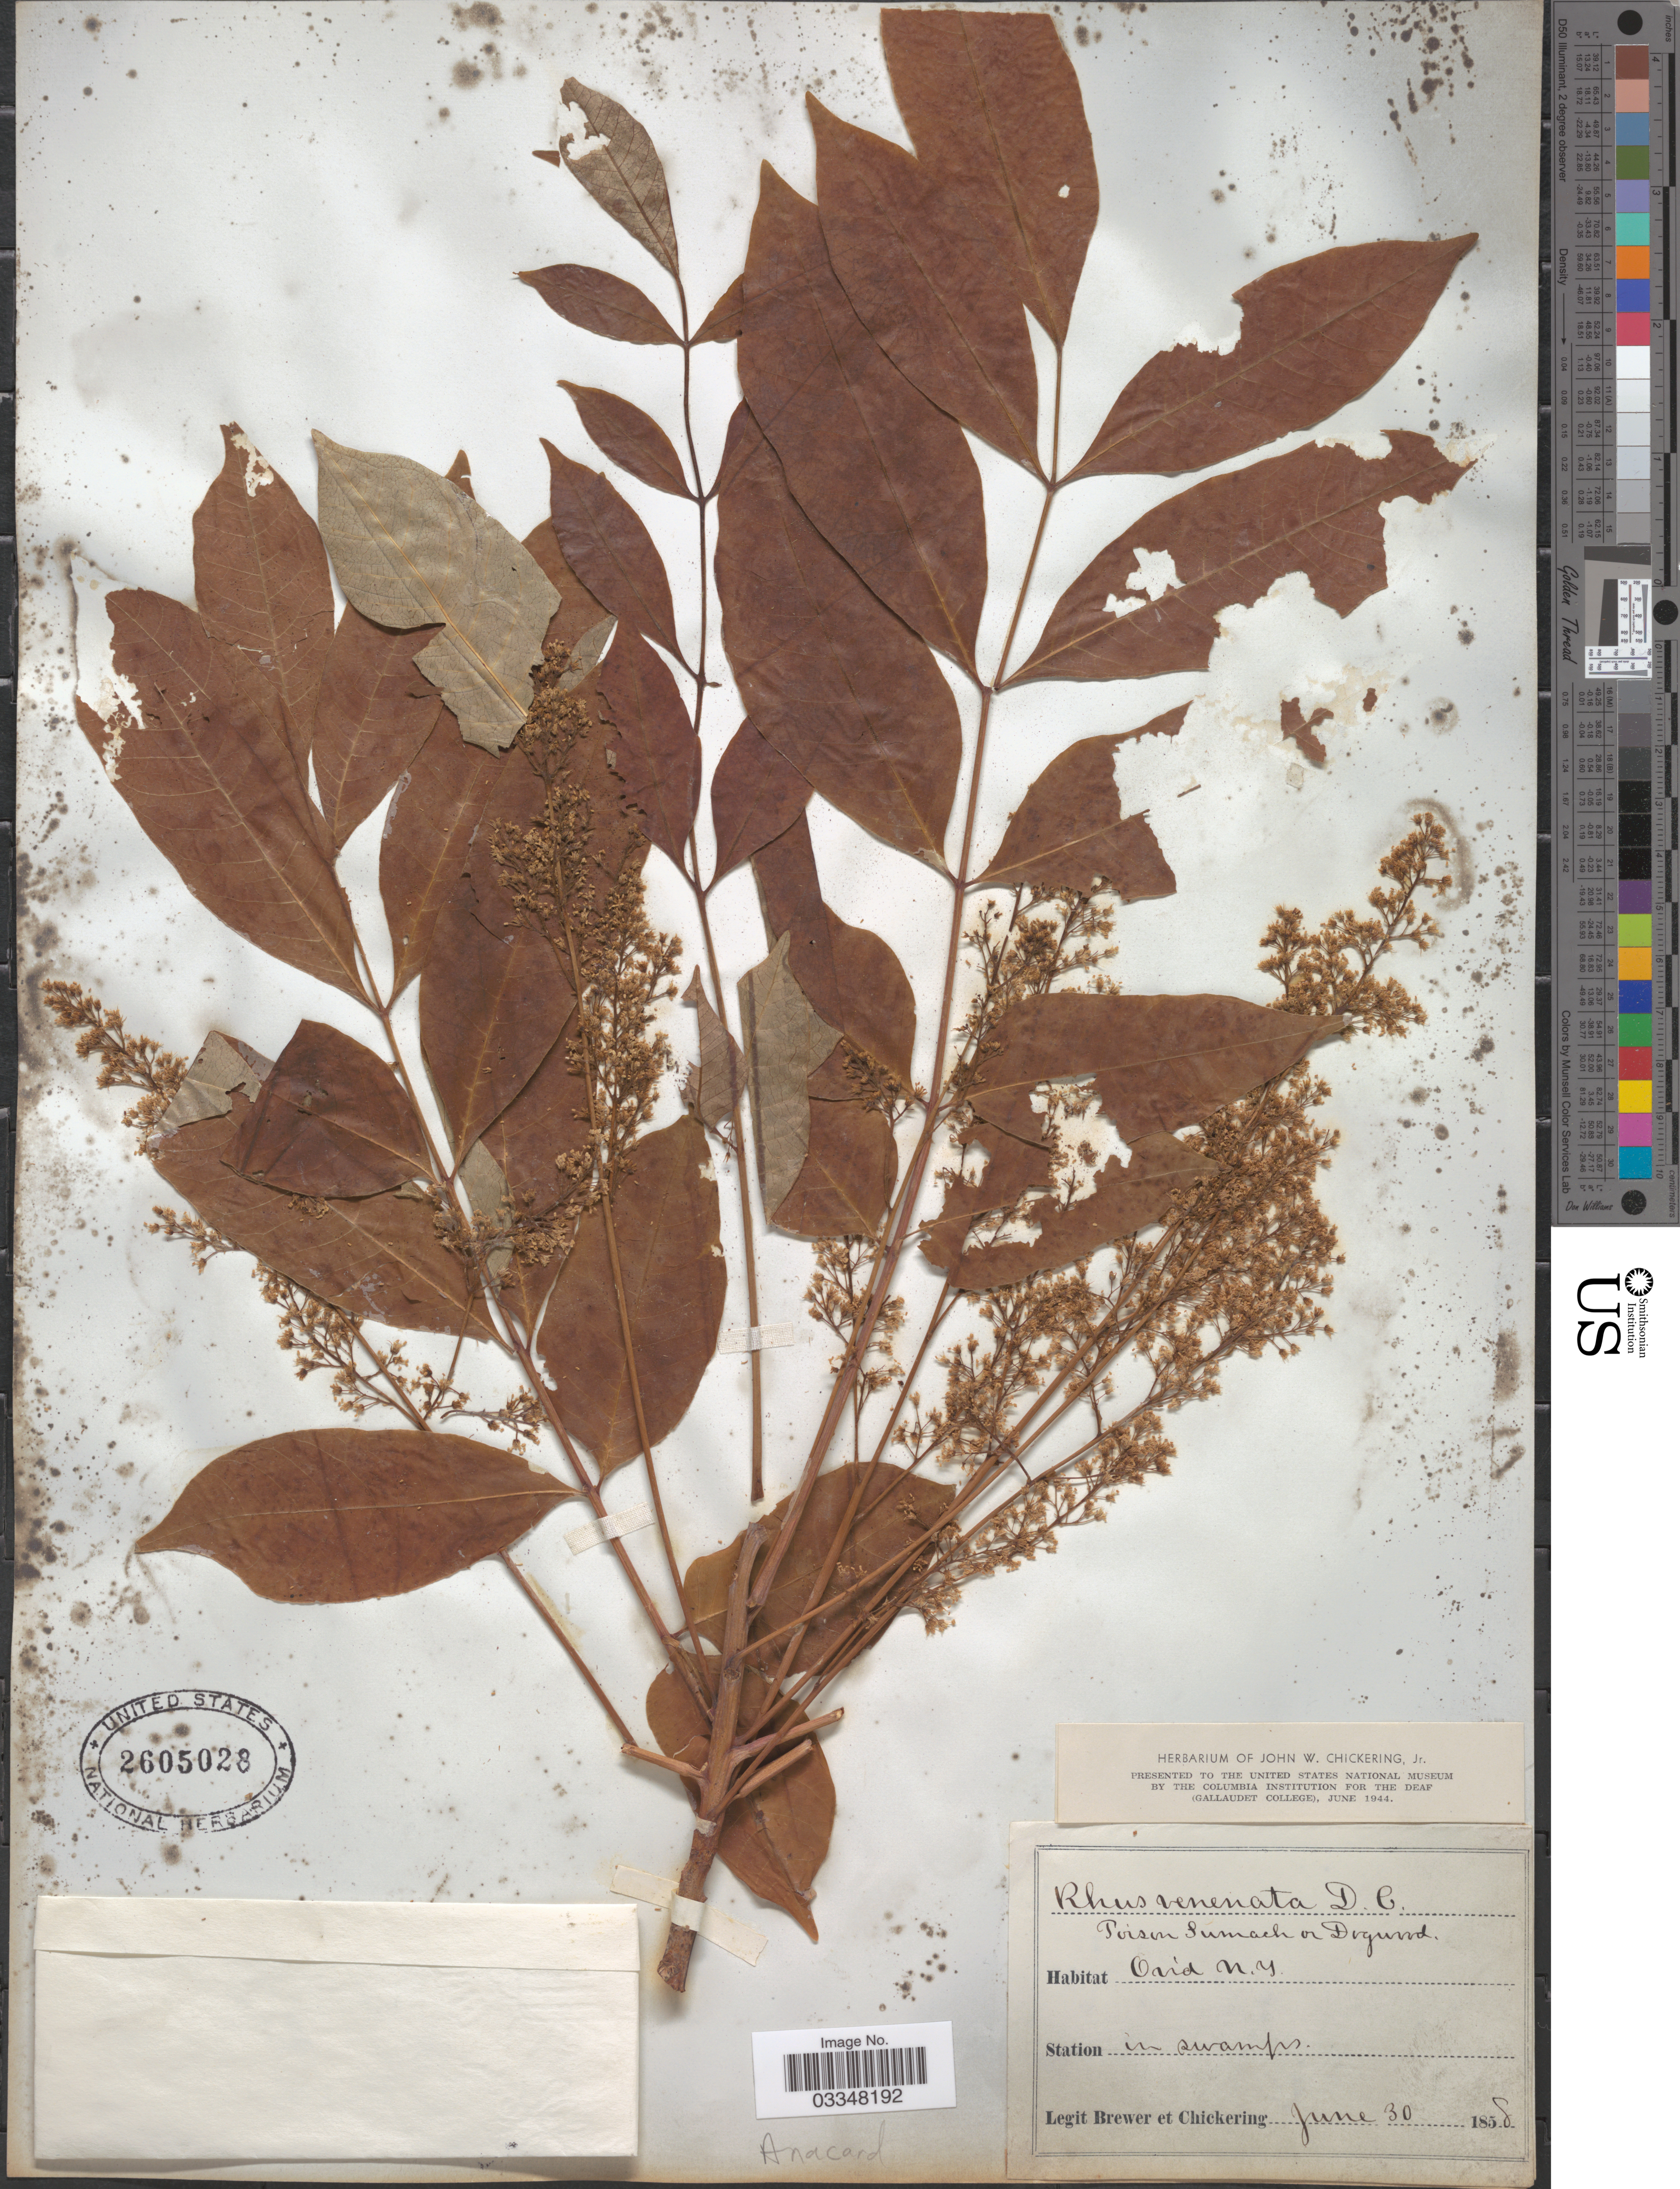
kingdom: Plantae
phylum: Tracheophyta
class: Magnoliopsida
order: Sapindales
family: Anacardiaceae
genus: Toxicodendron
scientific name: Toxicodendron vernix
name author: (L.) Kuntze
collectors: -. Brewer & J. Chickering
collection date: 1858-06-30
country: United States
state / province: New York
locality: Ovid.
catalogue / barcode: US 2605028